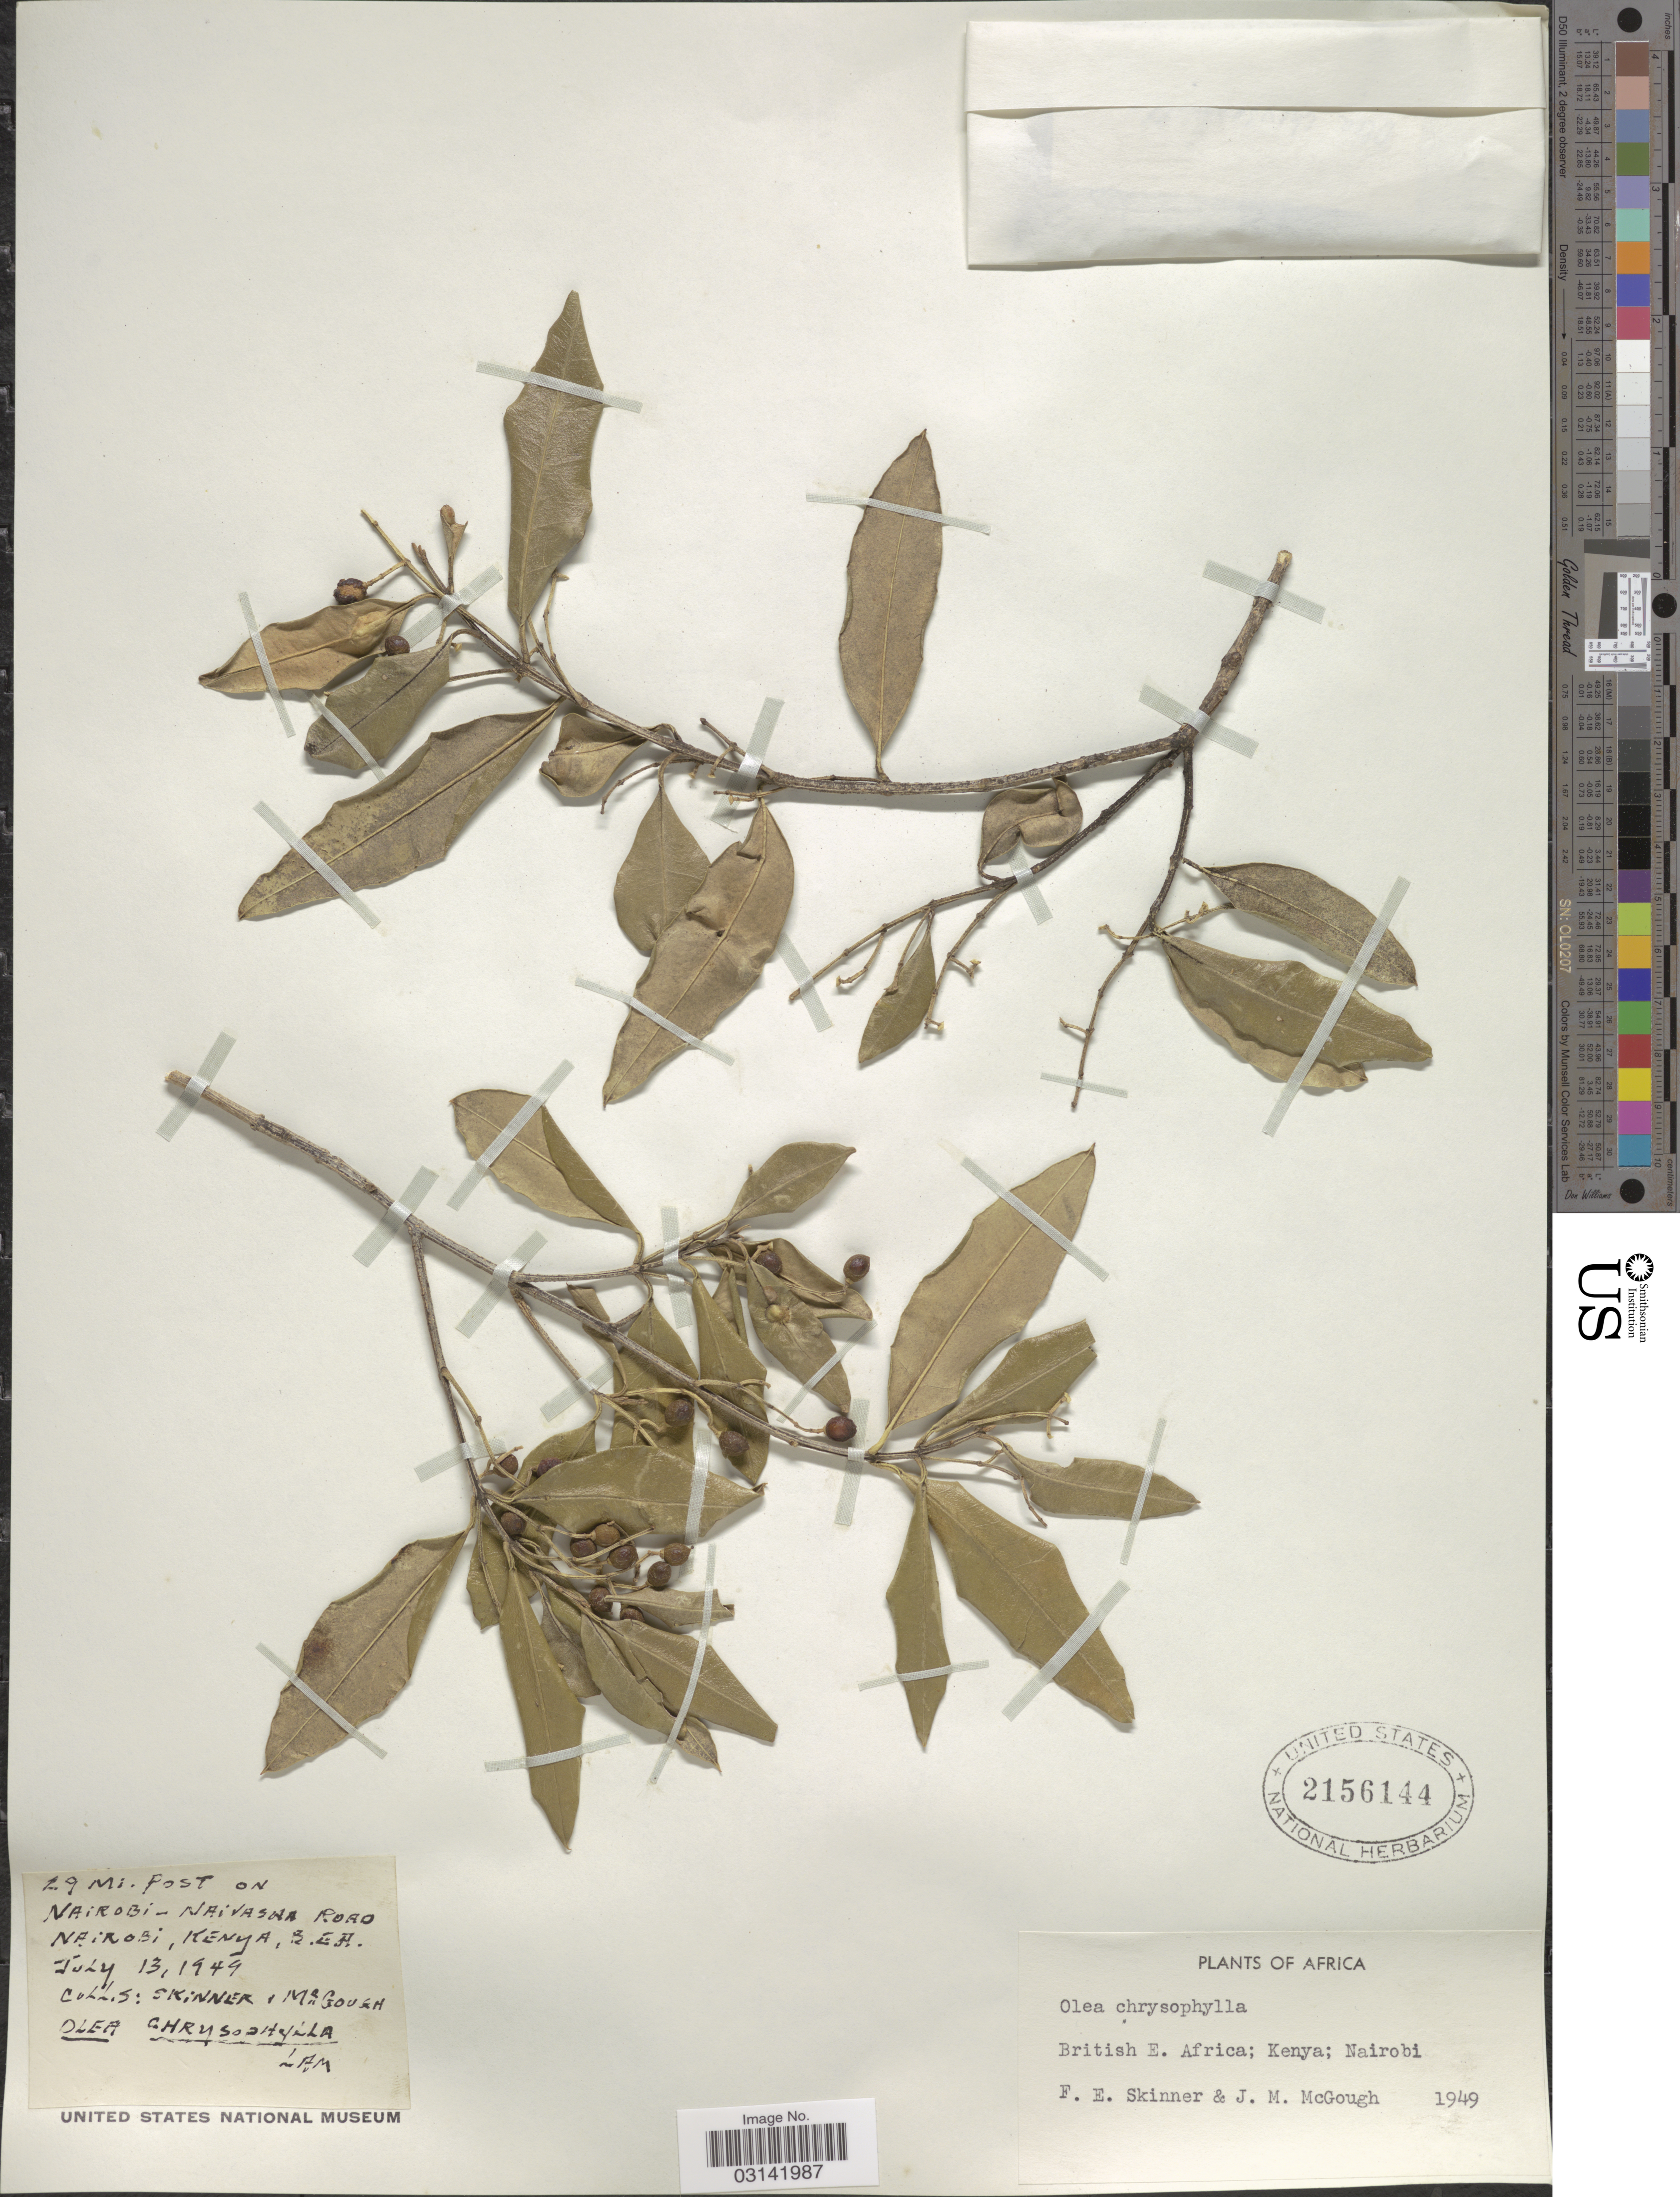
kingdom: Plantae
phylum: Tracheophyta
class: Magnoliopsida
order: Lamiales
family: Oleaceae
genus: Olea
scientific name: Olea chrysophylla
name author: Lam.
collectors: F. Skinner & J. Mcgough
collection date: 1949-07-13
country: Kenya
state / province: Nairobi Area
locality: British E. Africa; Kenya; Nairobi, 29 Mi. Post on Nairobi-Naivasna Road.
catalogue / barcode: US 2156144